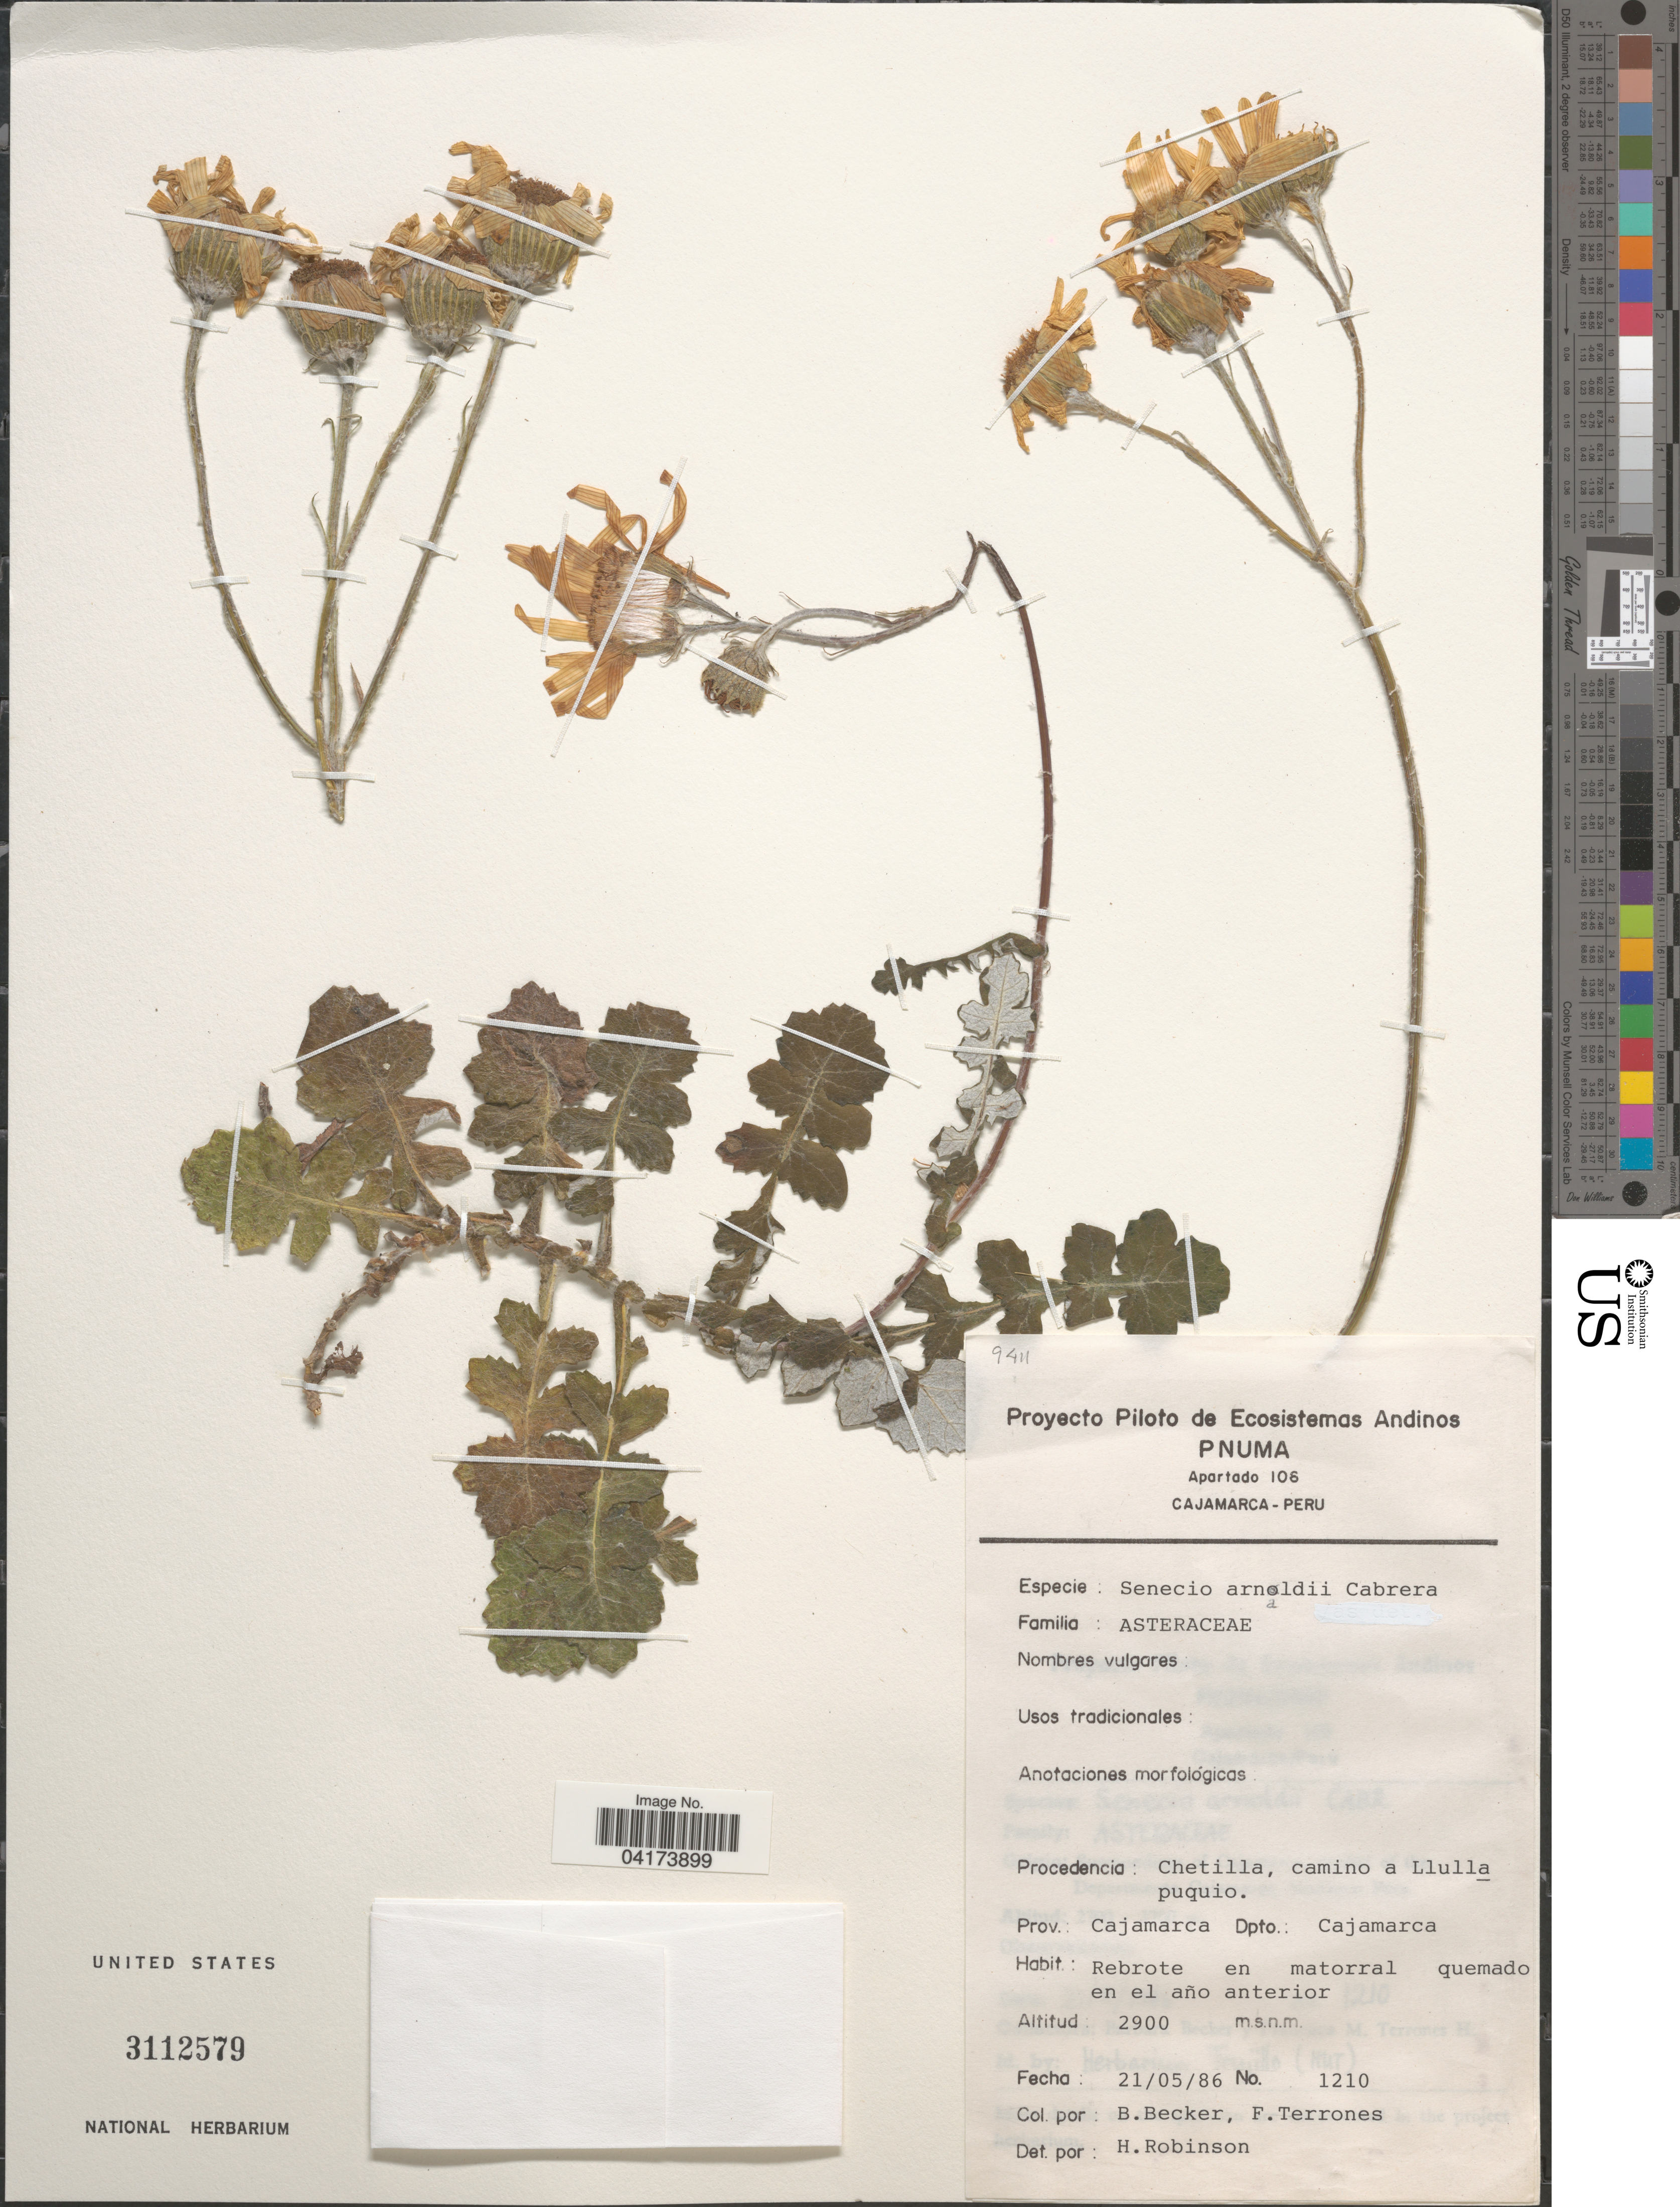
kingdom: Plantae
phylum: Tracheophyta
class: Magnoliopsida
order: Asterales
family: Asteraceae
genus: Senecio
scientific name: Senecio arnaldii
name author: Cabrera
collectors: B. Becker & F. Terrones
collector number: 1210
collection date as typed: Transcribed d/m/y: 21/5/86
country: Peru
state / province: Cajamarca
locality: Chetilla, camino a Llullapuquio. Prov.: Cajamarca. Dpto.: Cajamarca.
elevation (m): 2900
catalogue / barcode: US 3112579